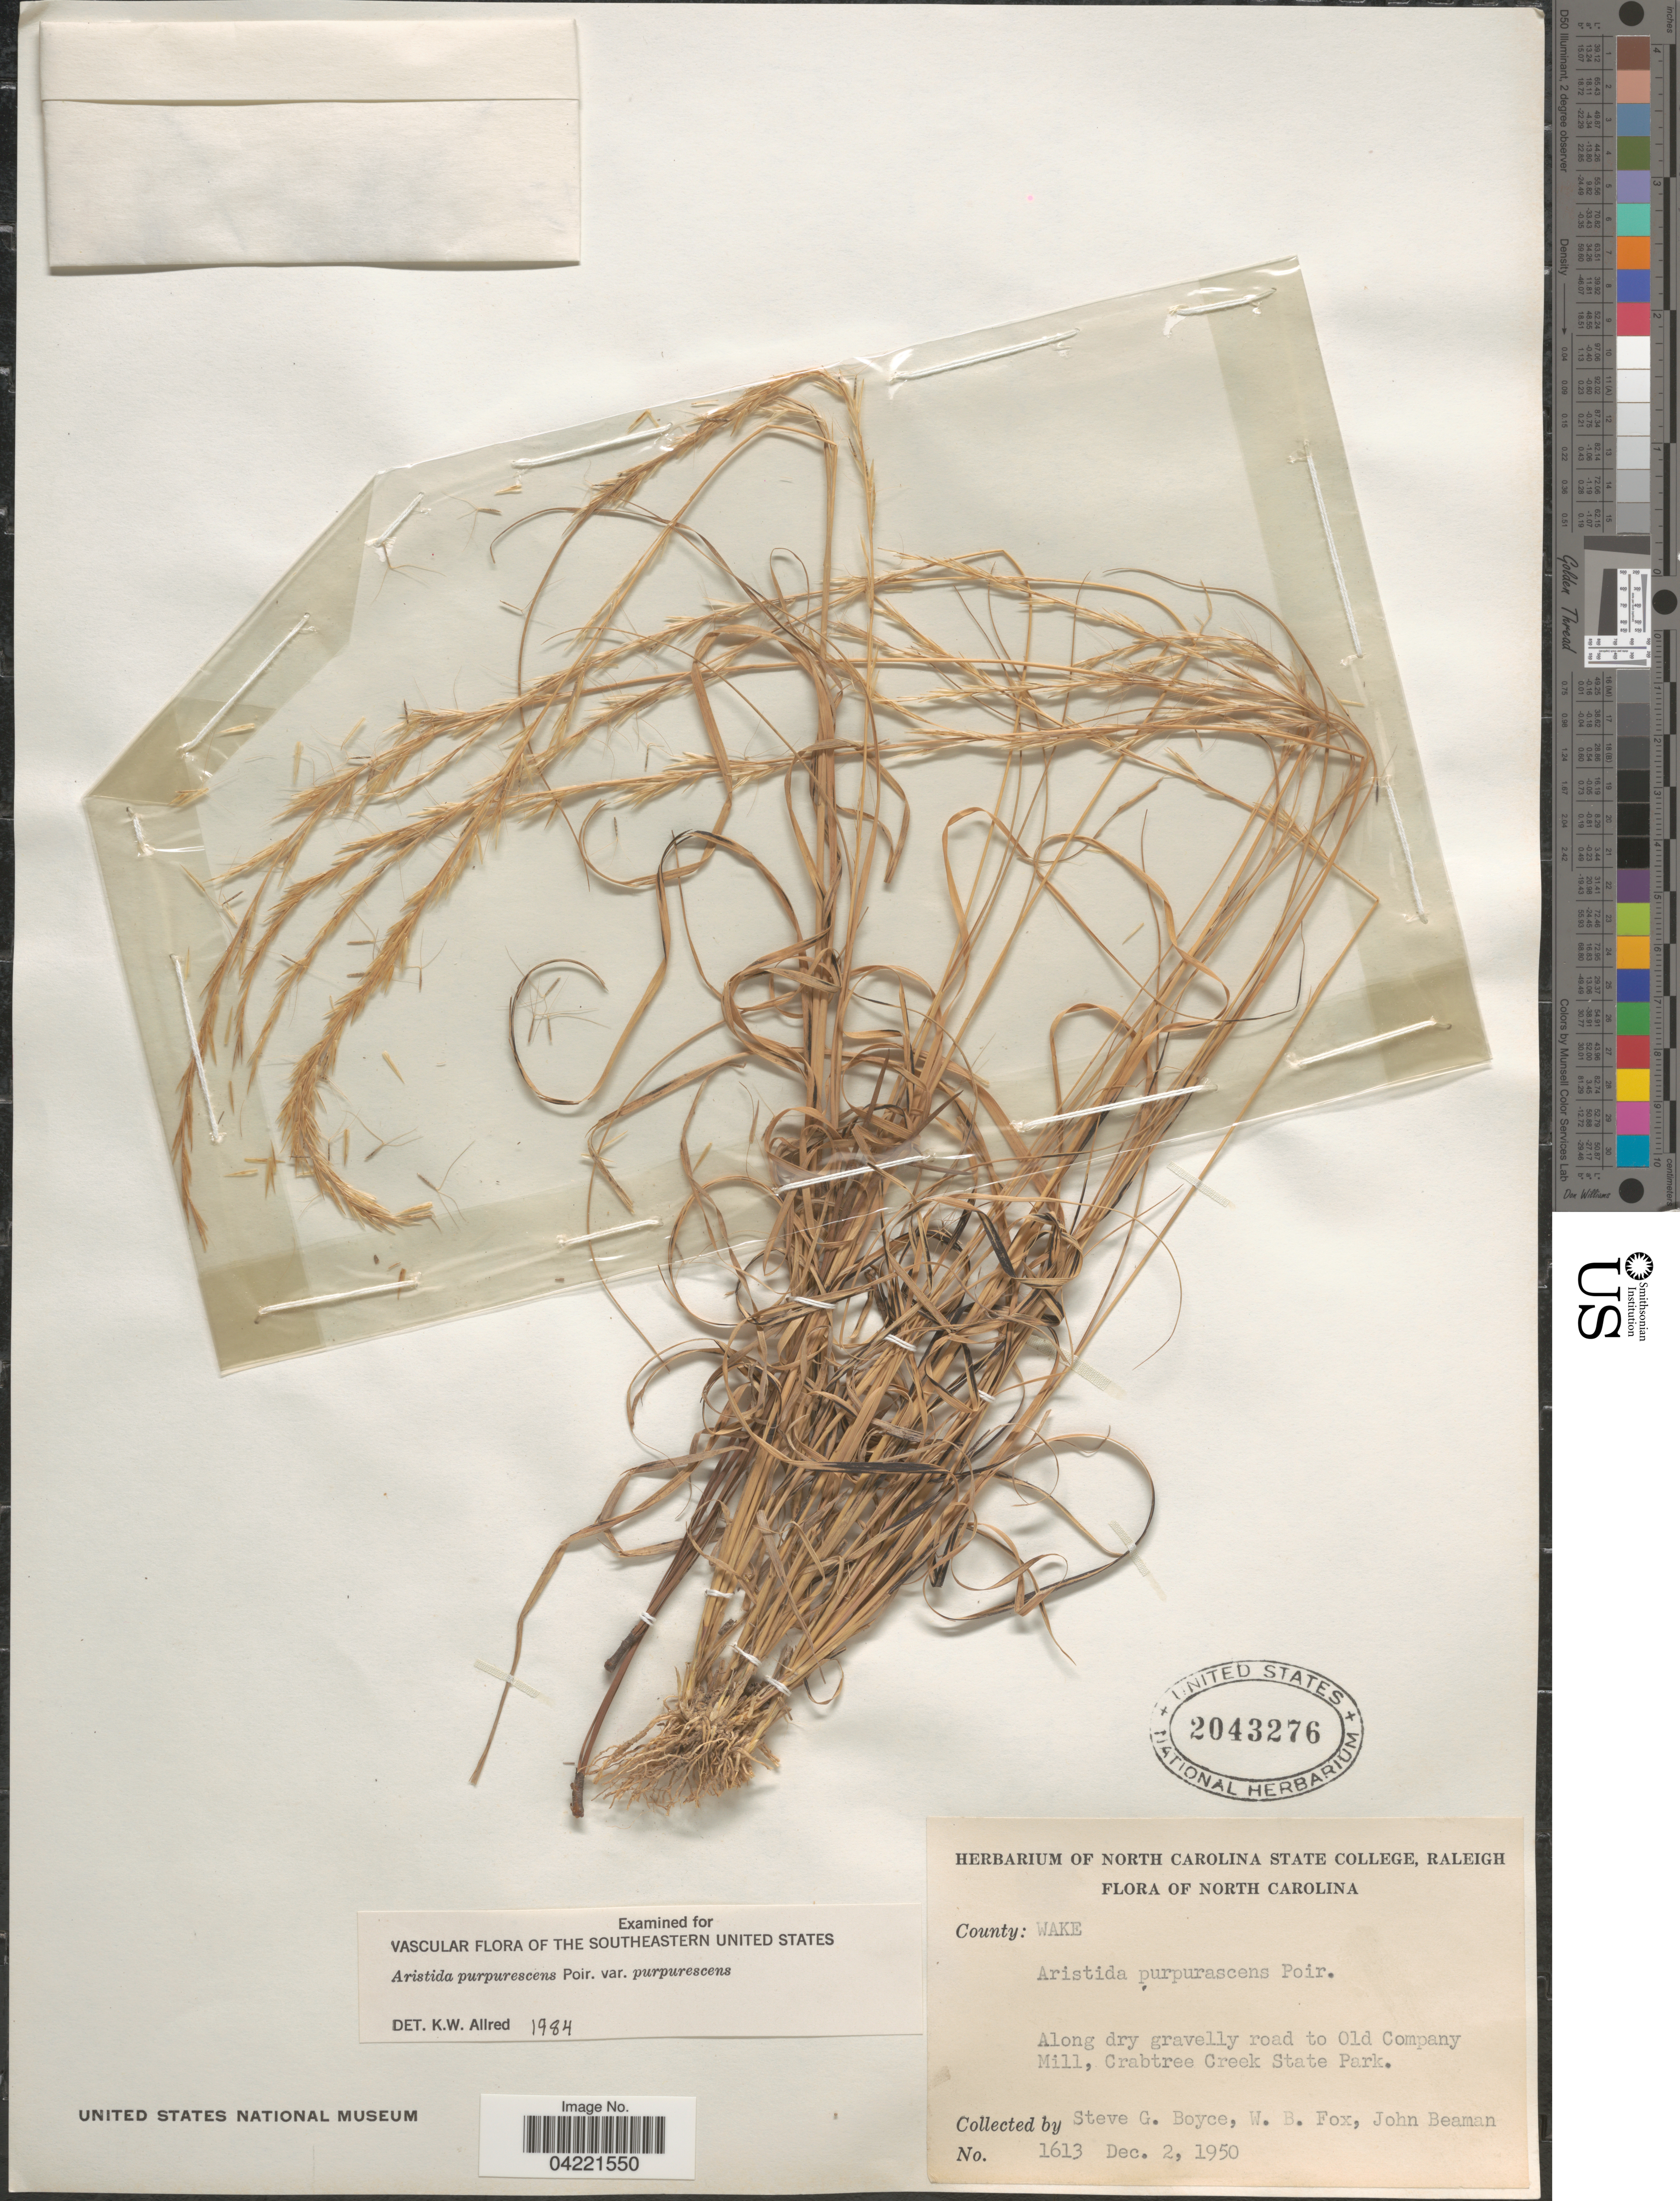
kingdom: Plantae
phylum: Tracheophyta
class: Liliopsida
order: Poales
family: Poaceae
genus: Aristida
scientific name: Aristida purpurascens var. purpurescens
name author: Poir.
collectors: S. Boyce, W. B. Fox & J. H. Beaman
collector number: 1613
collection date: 1950-12-02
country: United States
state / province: North Carolina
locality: Along dry gravelly road to Old Company Mill, Crabtree Creek State Park. County: Wake.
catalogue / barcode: US 2043276